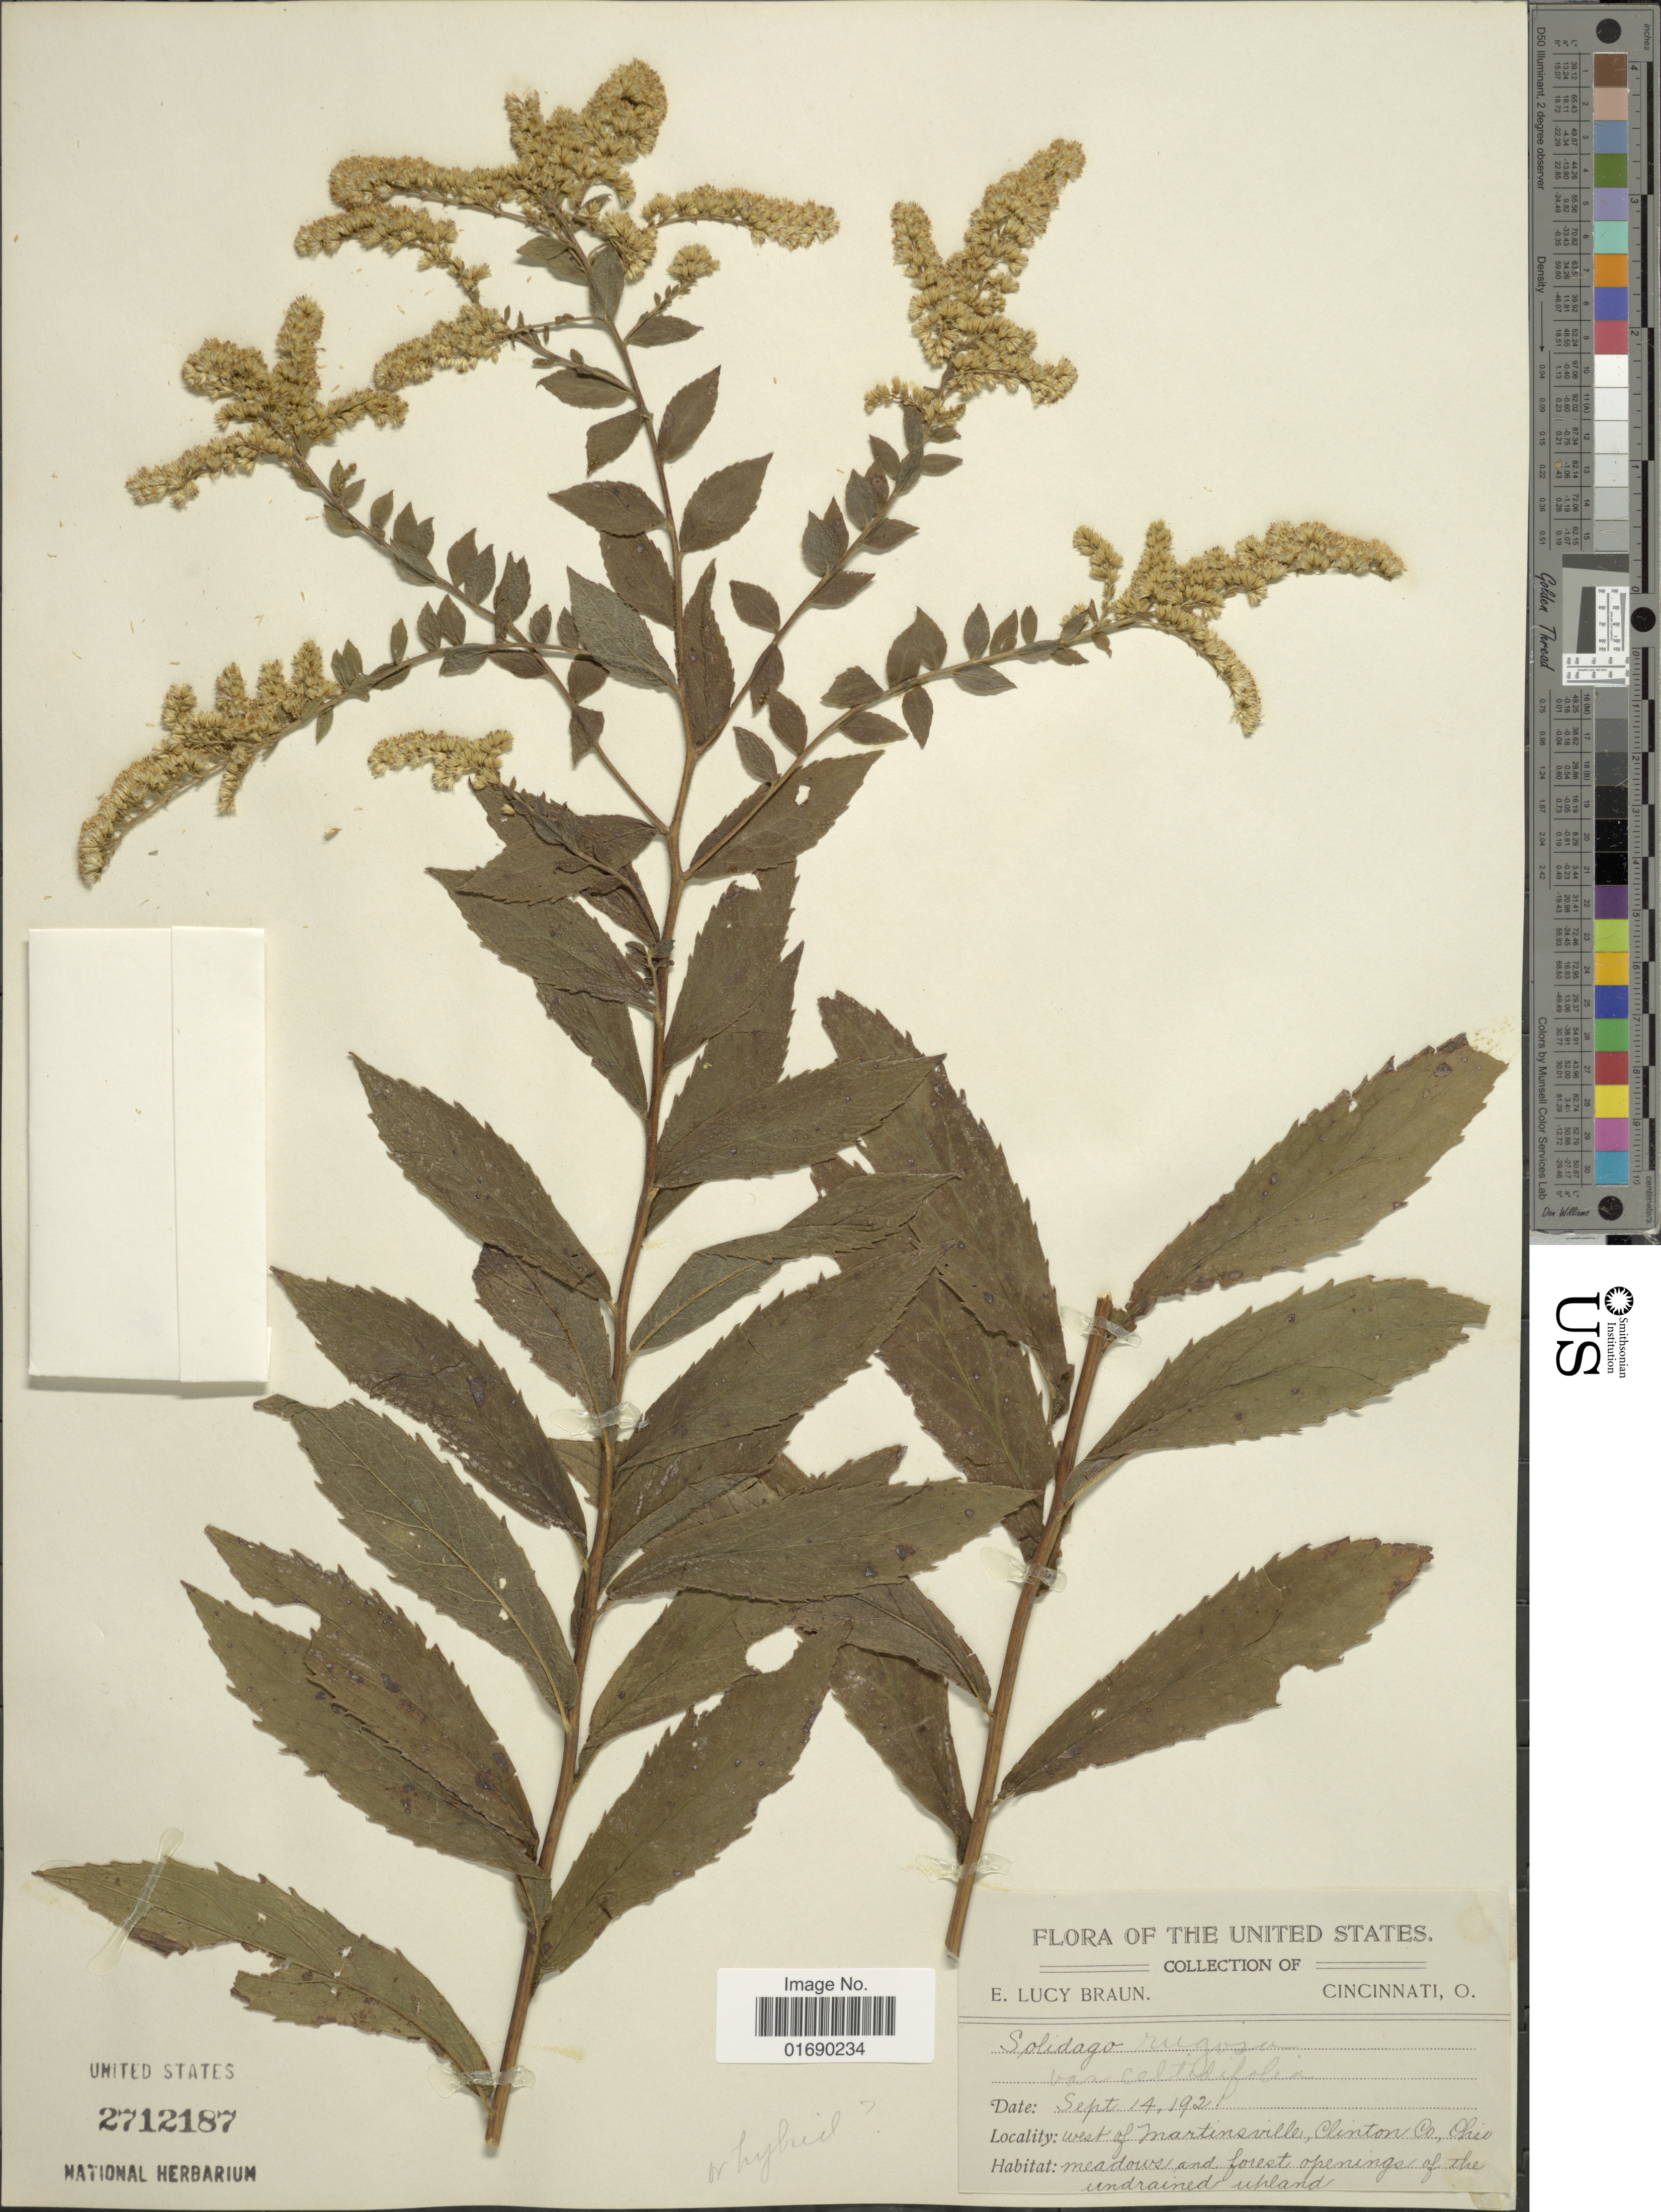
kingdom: Plantae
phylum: Tracheophyta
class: Magnoliopsida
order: Asterales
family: Asteraceae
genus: Solidago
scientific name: Solidago rugosa var. celtidifolia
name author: (Small) Fernald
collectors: E. L. Braun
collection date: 1921-09-14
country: United States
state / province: Ohio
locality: West of Martinsville, Clinton Co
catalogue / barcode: US 2712187